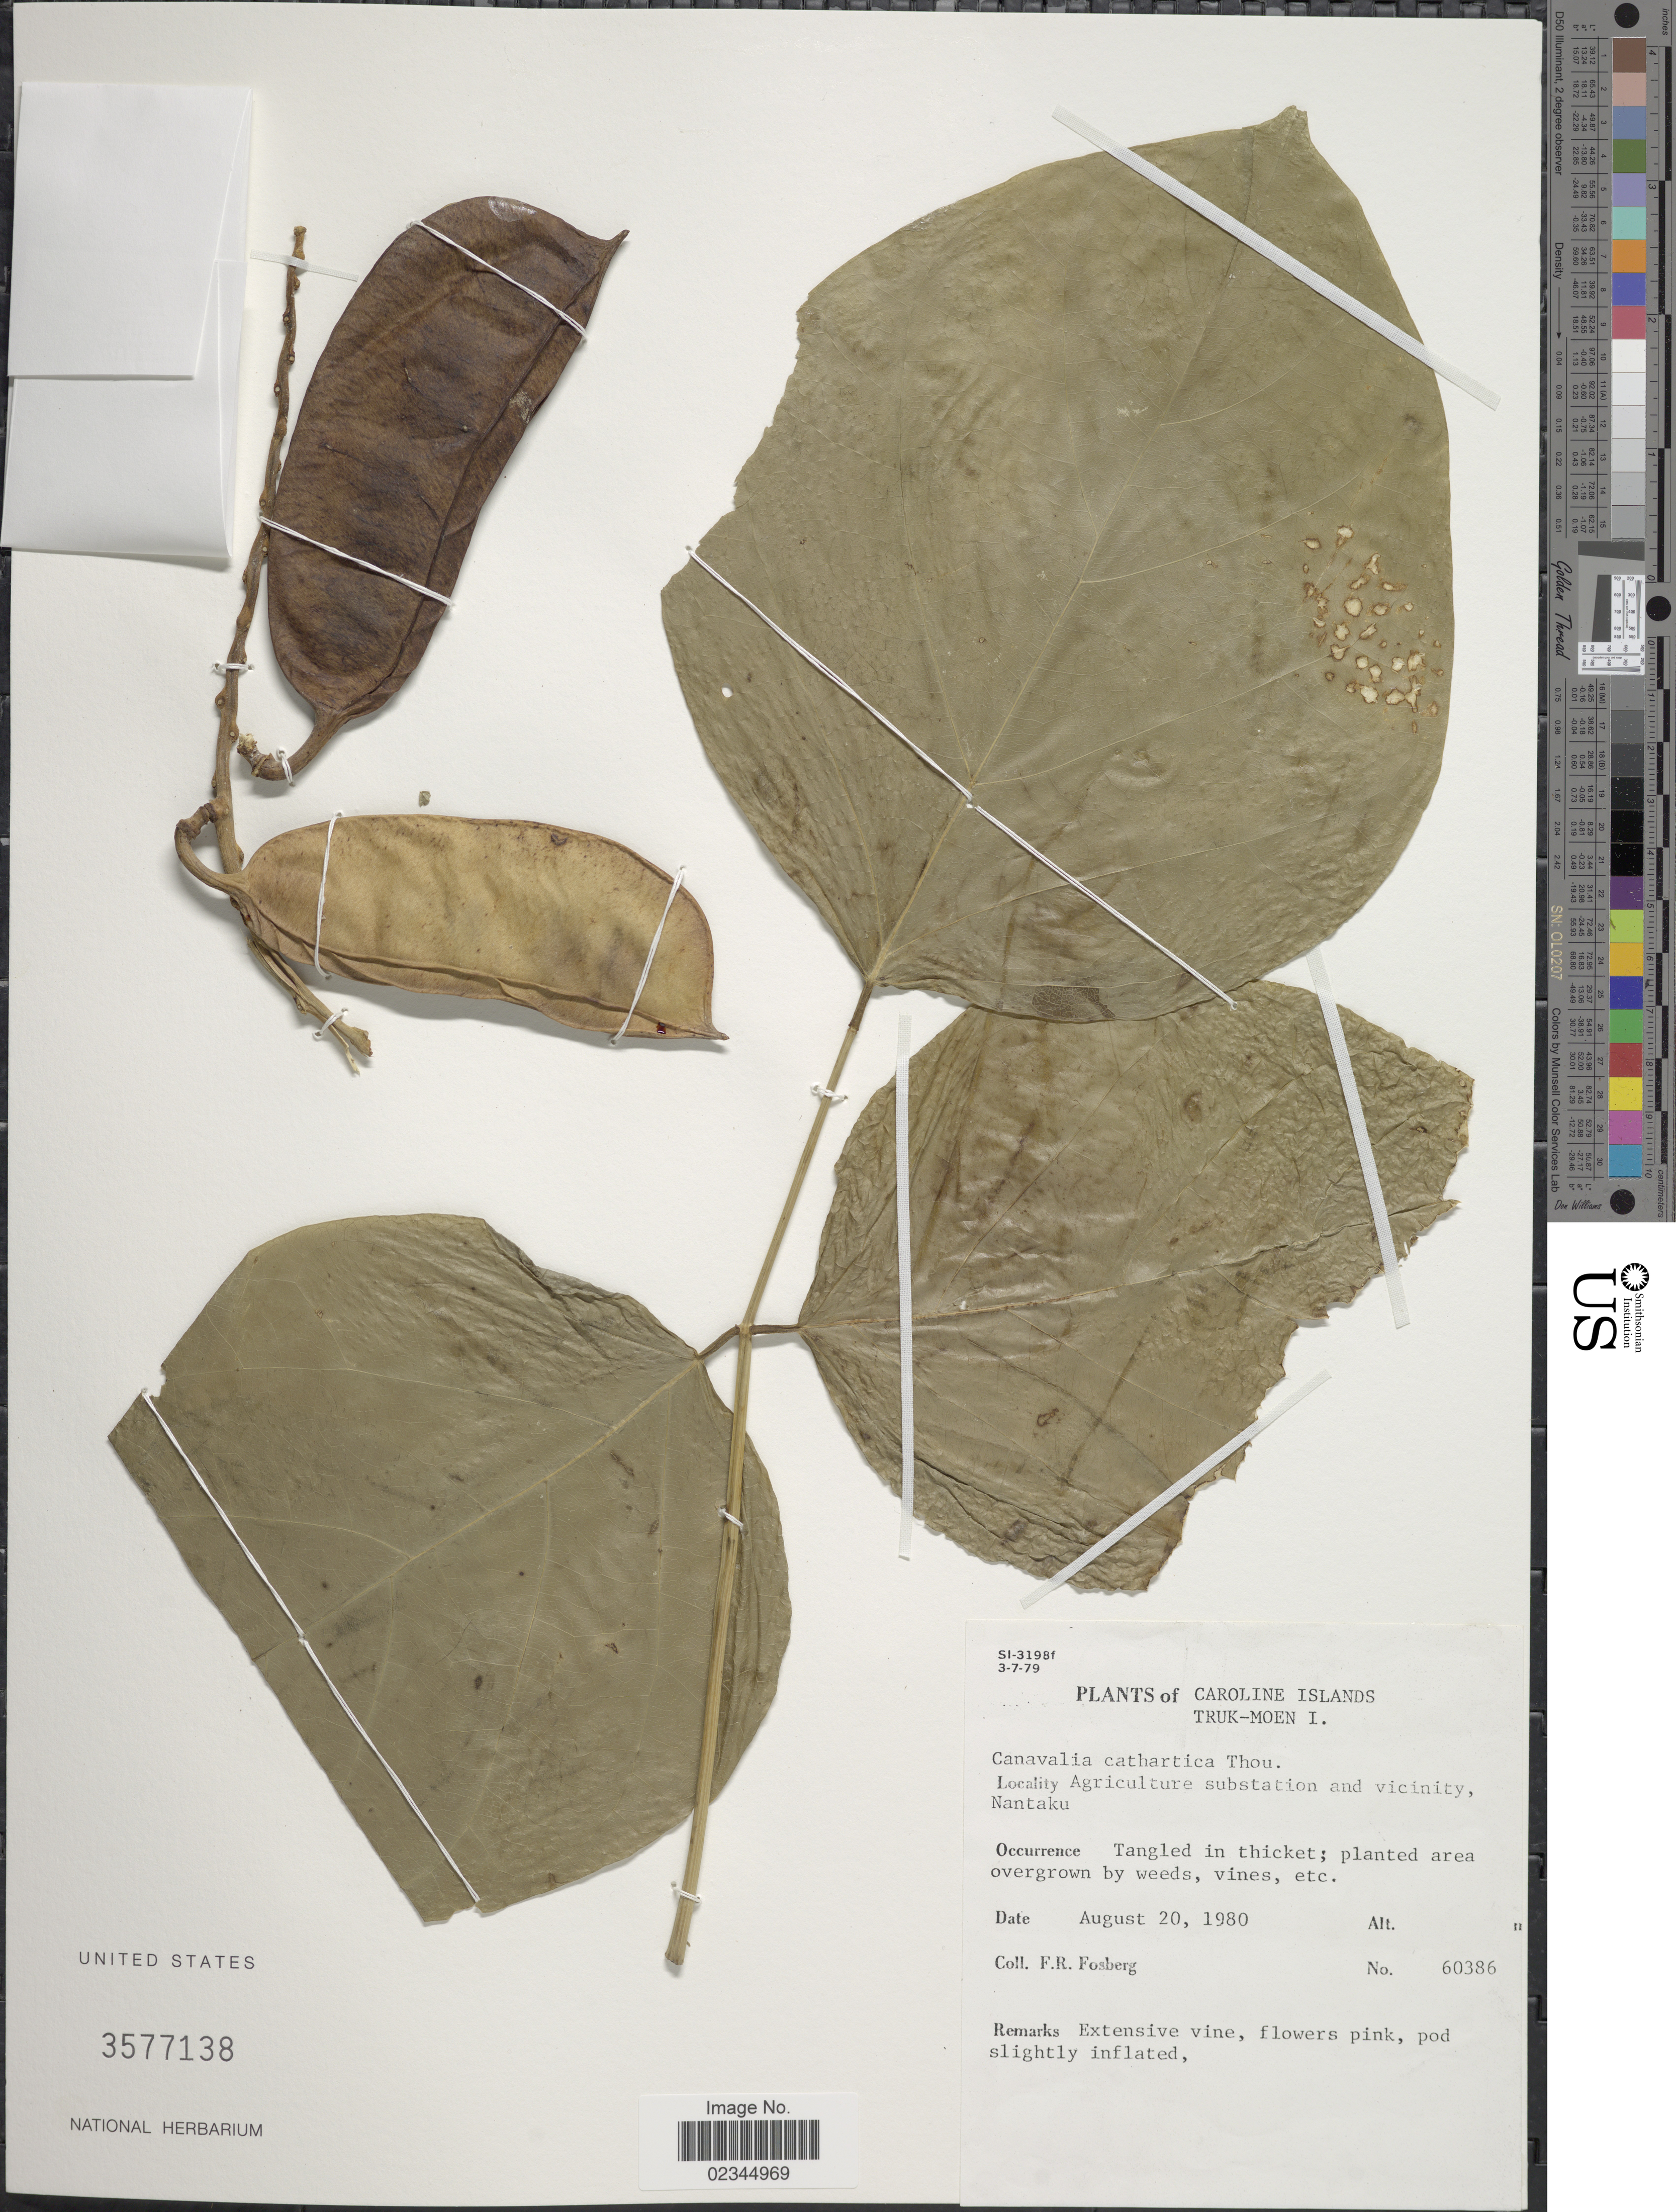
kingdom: Plantae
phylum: Tracheophyta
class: Magnoliopsida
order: Fabales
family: Fabaceae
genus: Canavalia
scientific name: Canavalia cathartica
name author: Thouars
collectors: F. R. Fosberg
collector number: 60386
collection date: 1980-08-20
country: Micronesia, Federated States of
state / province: Truk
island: Moen [Wono]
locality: Caroline Islands, Truk-Moen I., Agriculture substation and vicinity, Nantaku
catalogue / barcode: US 3577138